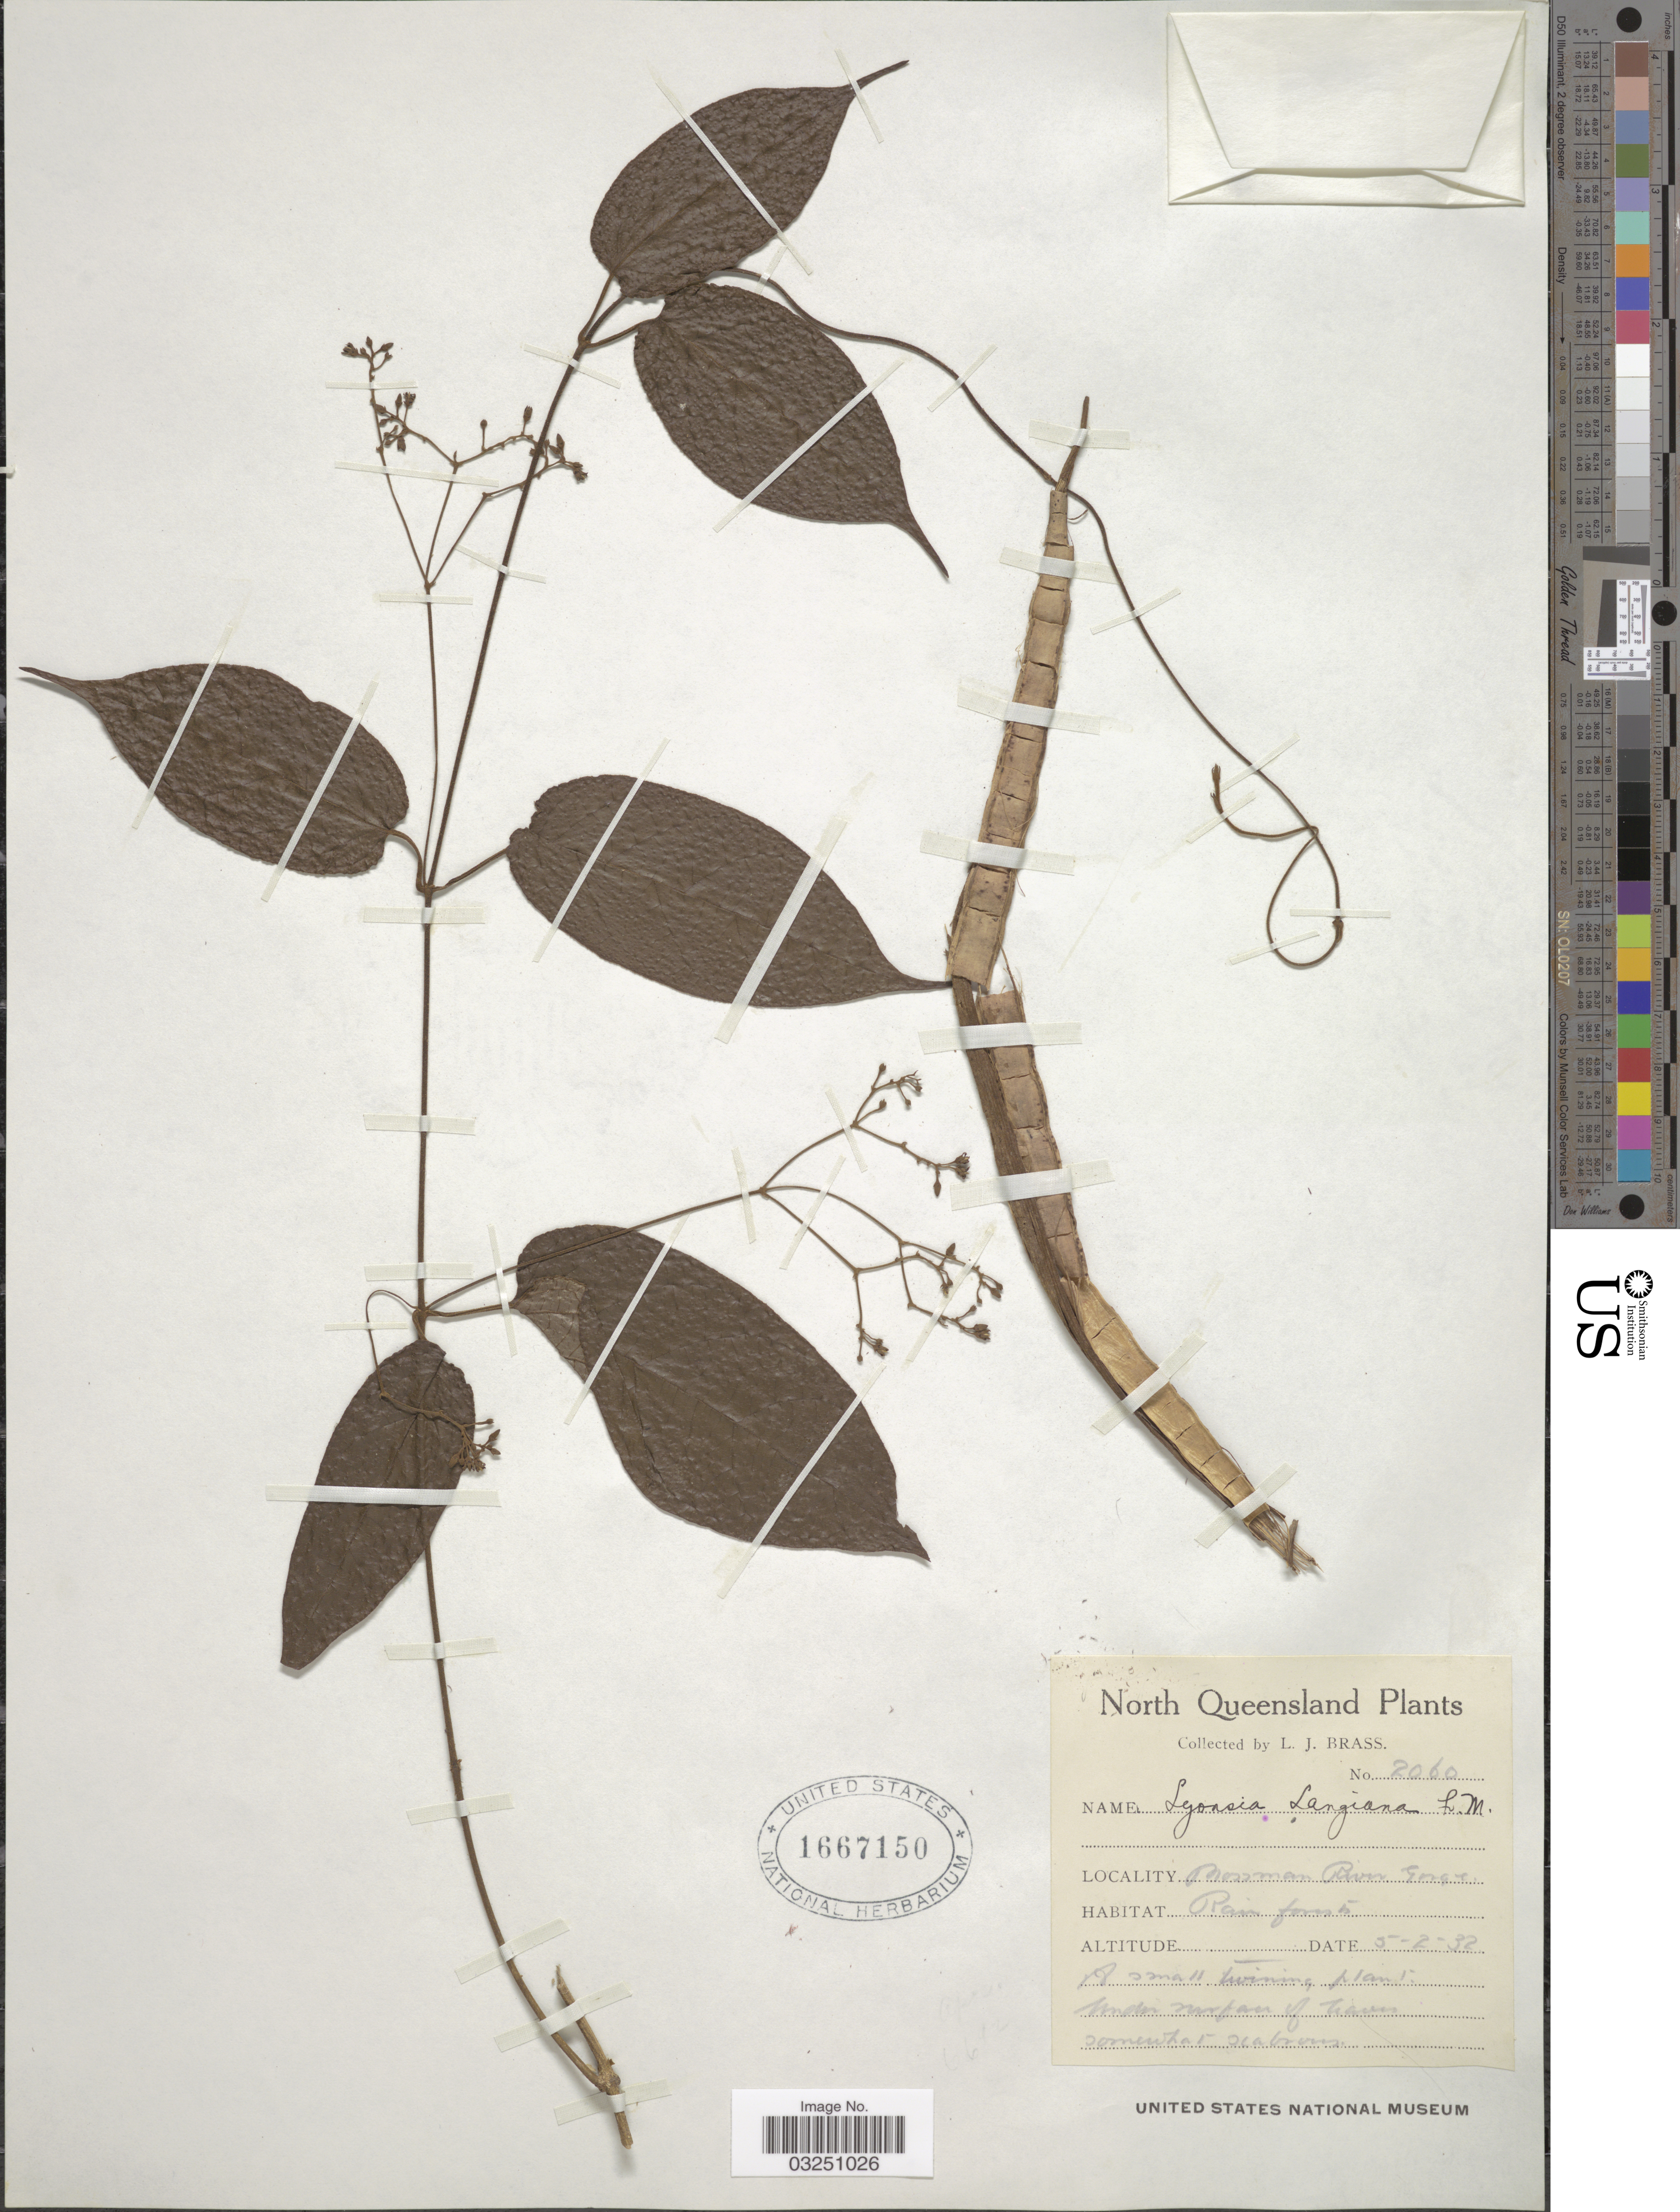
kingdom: Plantae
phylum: Tracheophyta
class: Magnoliopsida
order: Myrtales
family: Lythraceae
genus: Parsonsia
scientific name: Parsonsia langiana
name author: F. Muell.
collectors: L. J. Brass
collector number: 2060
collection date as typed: Transcribed d/m/y: 5/2/32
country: Australia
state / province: Queensland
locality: North Queensland, Bossman River Gorge.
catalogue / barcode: US 1667150